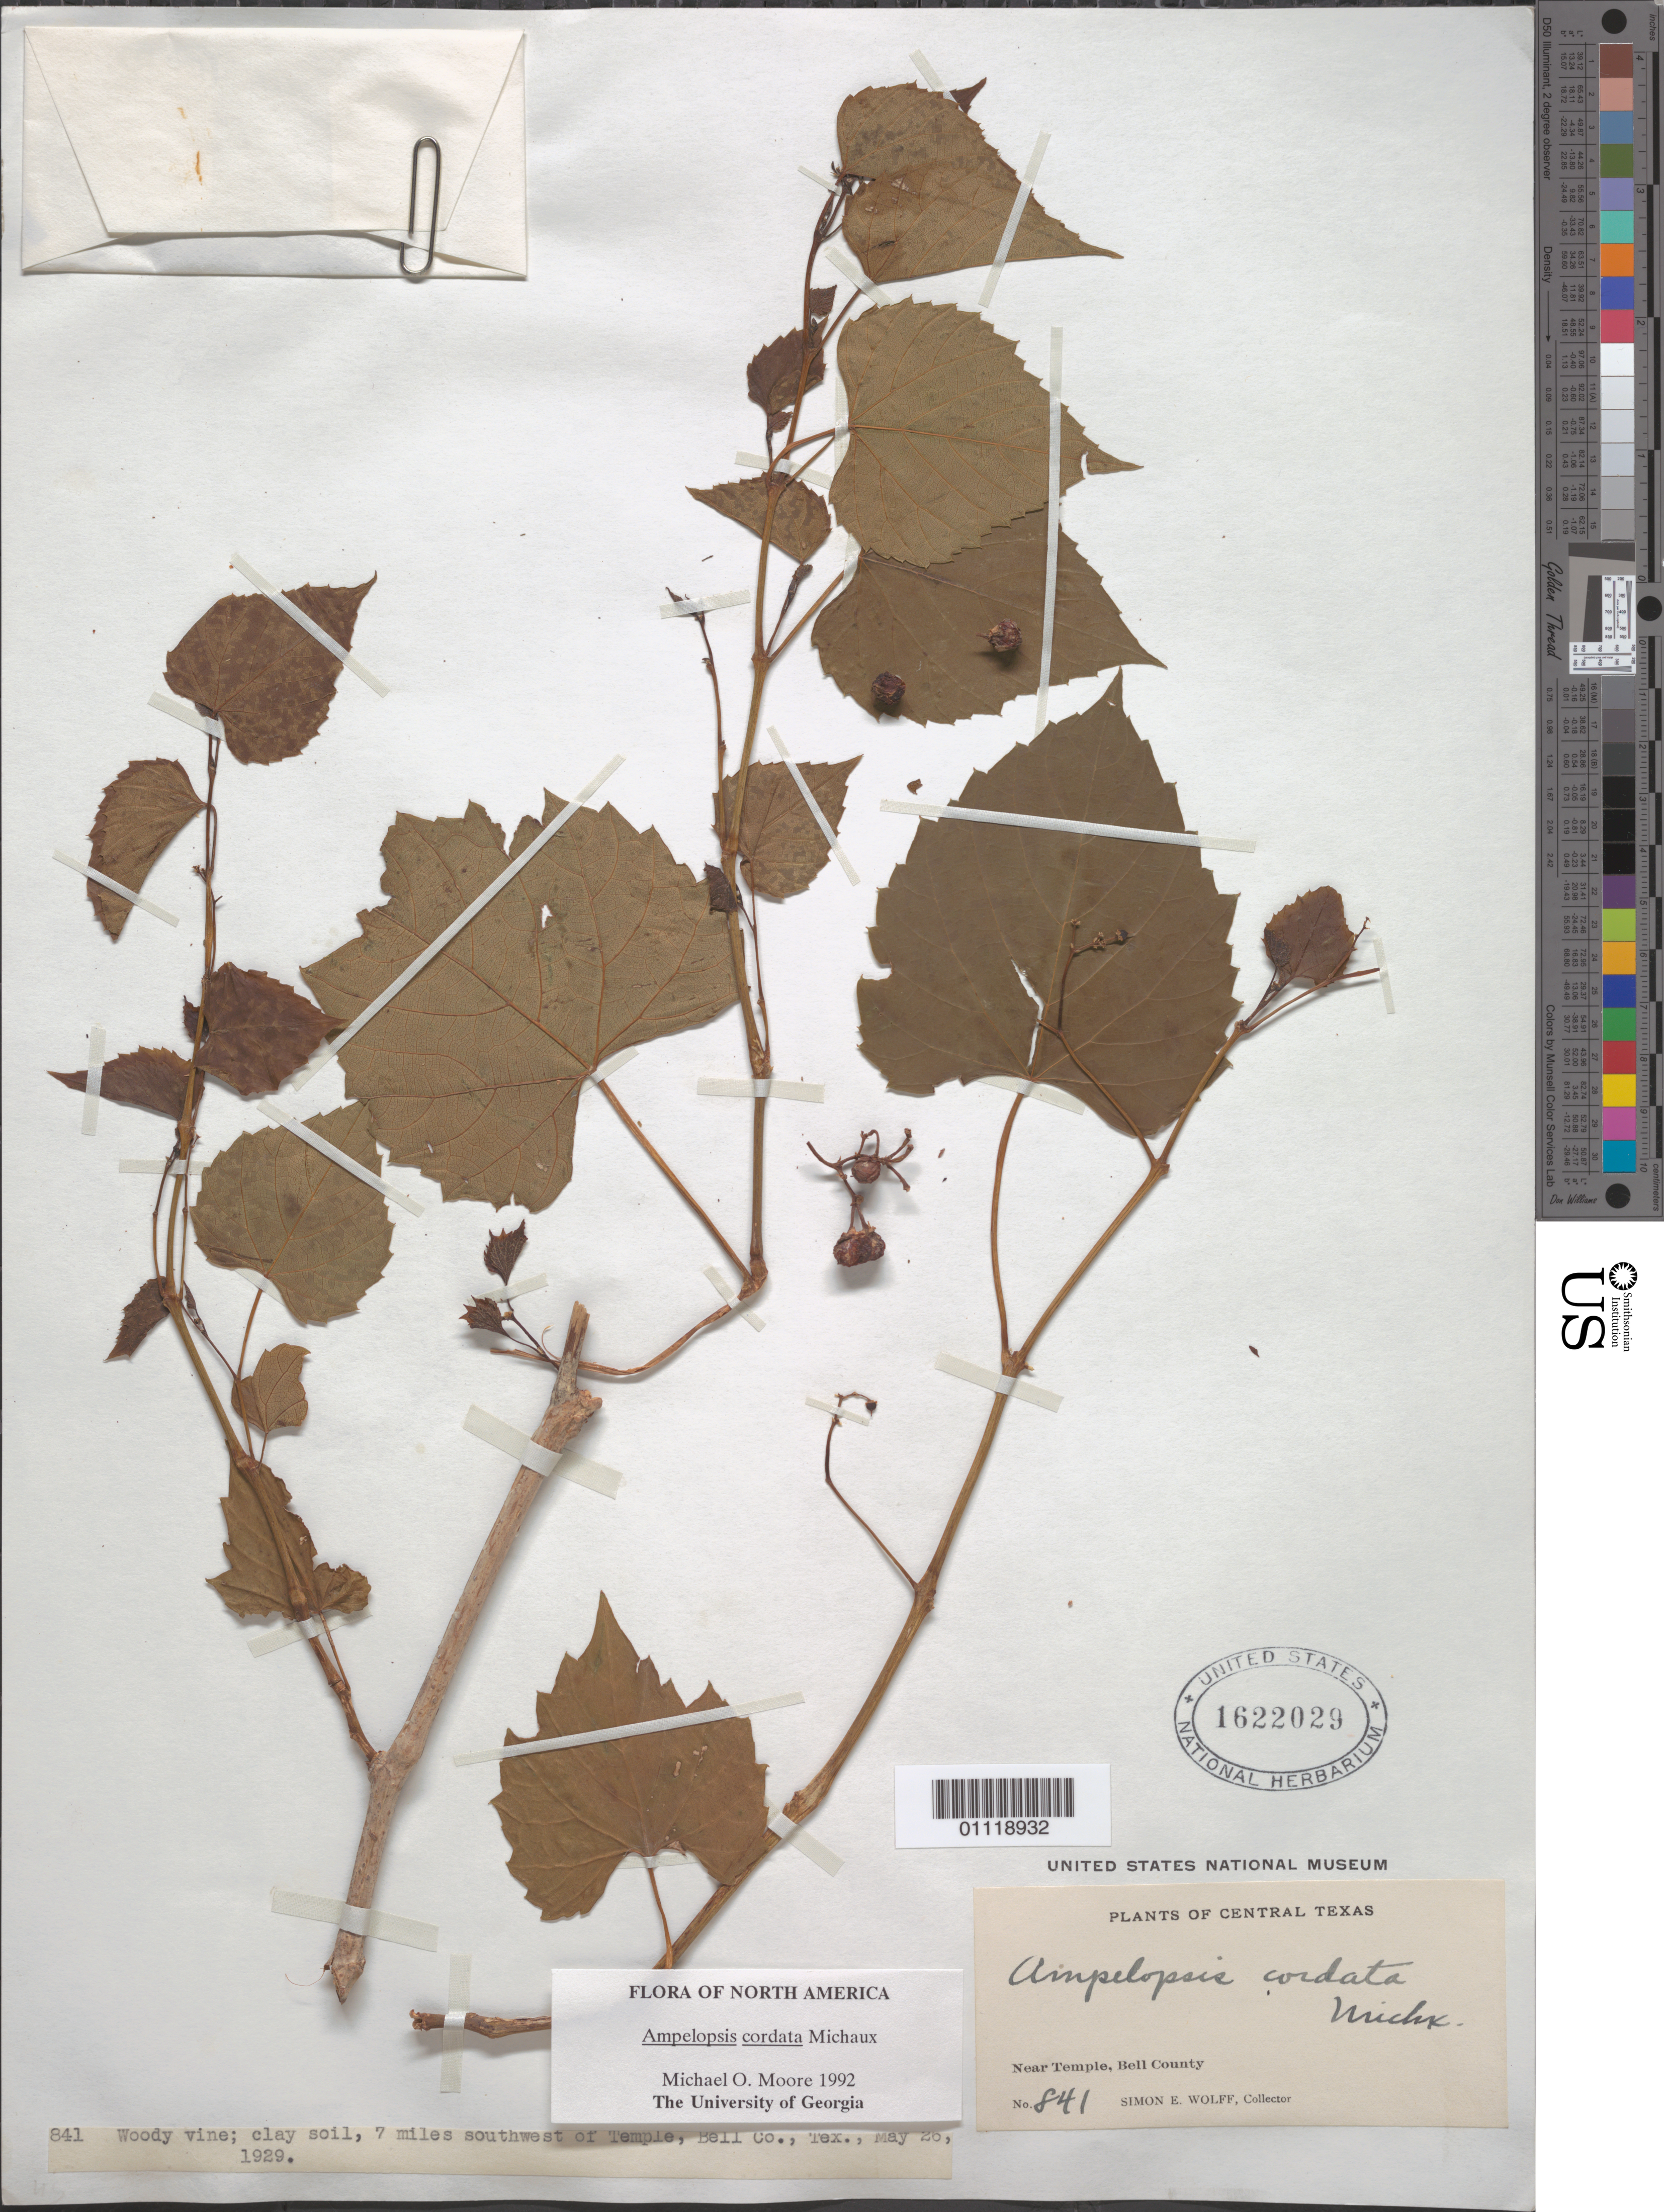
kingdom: Plantae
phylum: Tracheophyta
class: Magnoliopsida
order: Vitales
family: Vitaceae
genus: Ampelopsis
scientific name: Ampelopsis cordata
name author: Michx.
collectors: S. E. Wolff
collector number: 841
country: United States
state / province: Texas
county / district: Bell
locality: Near Temple.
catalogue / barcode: US 1622029